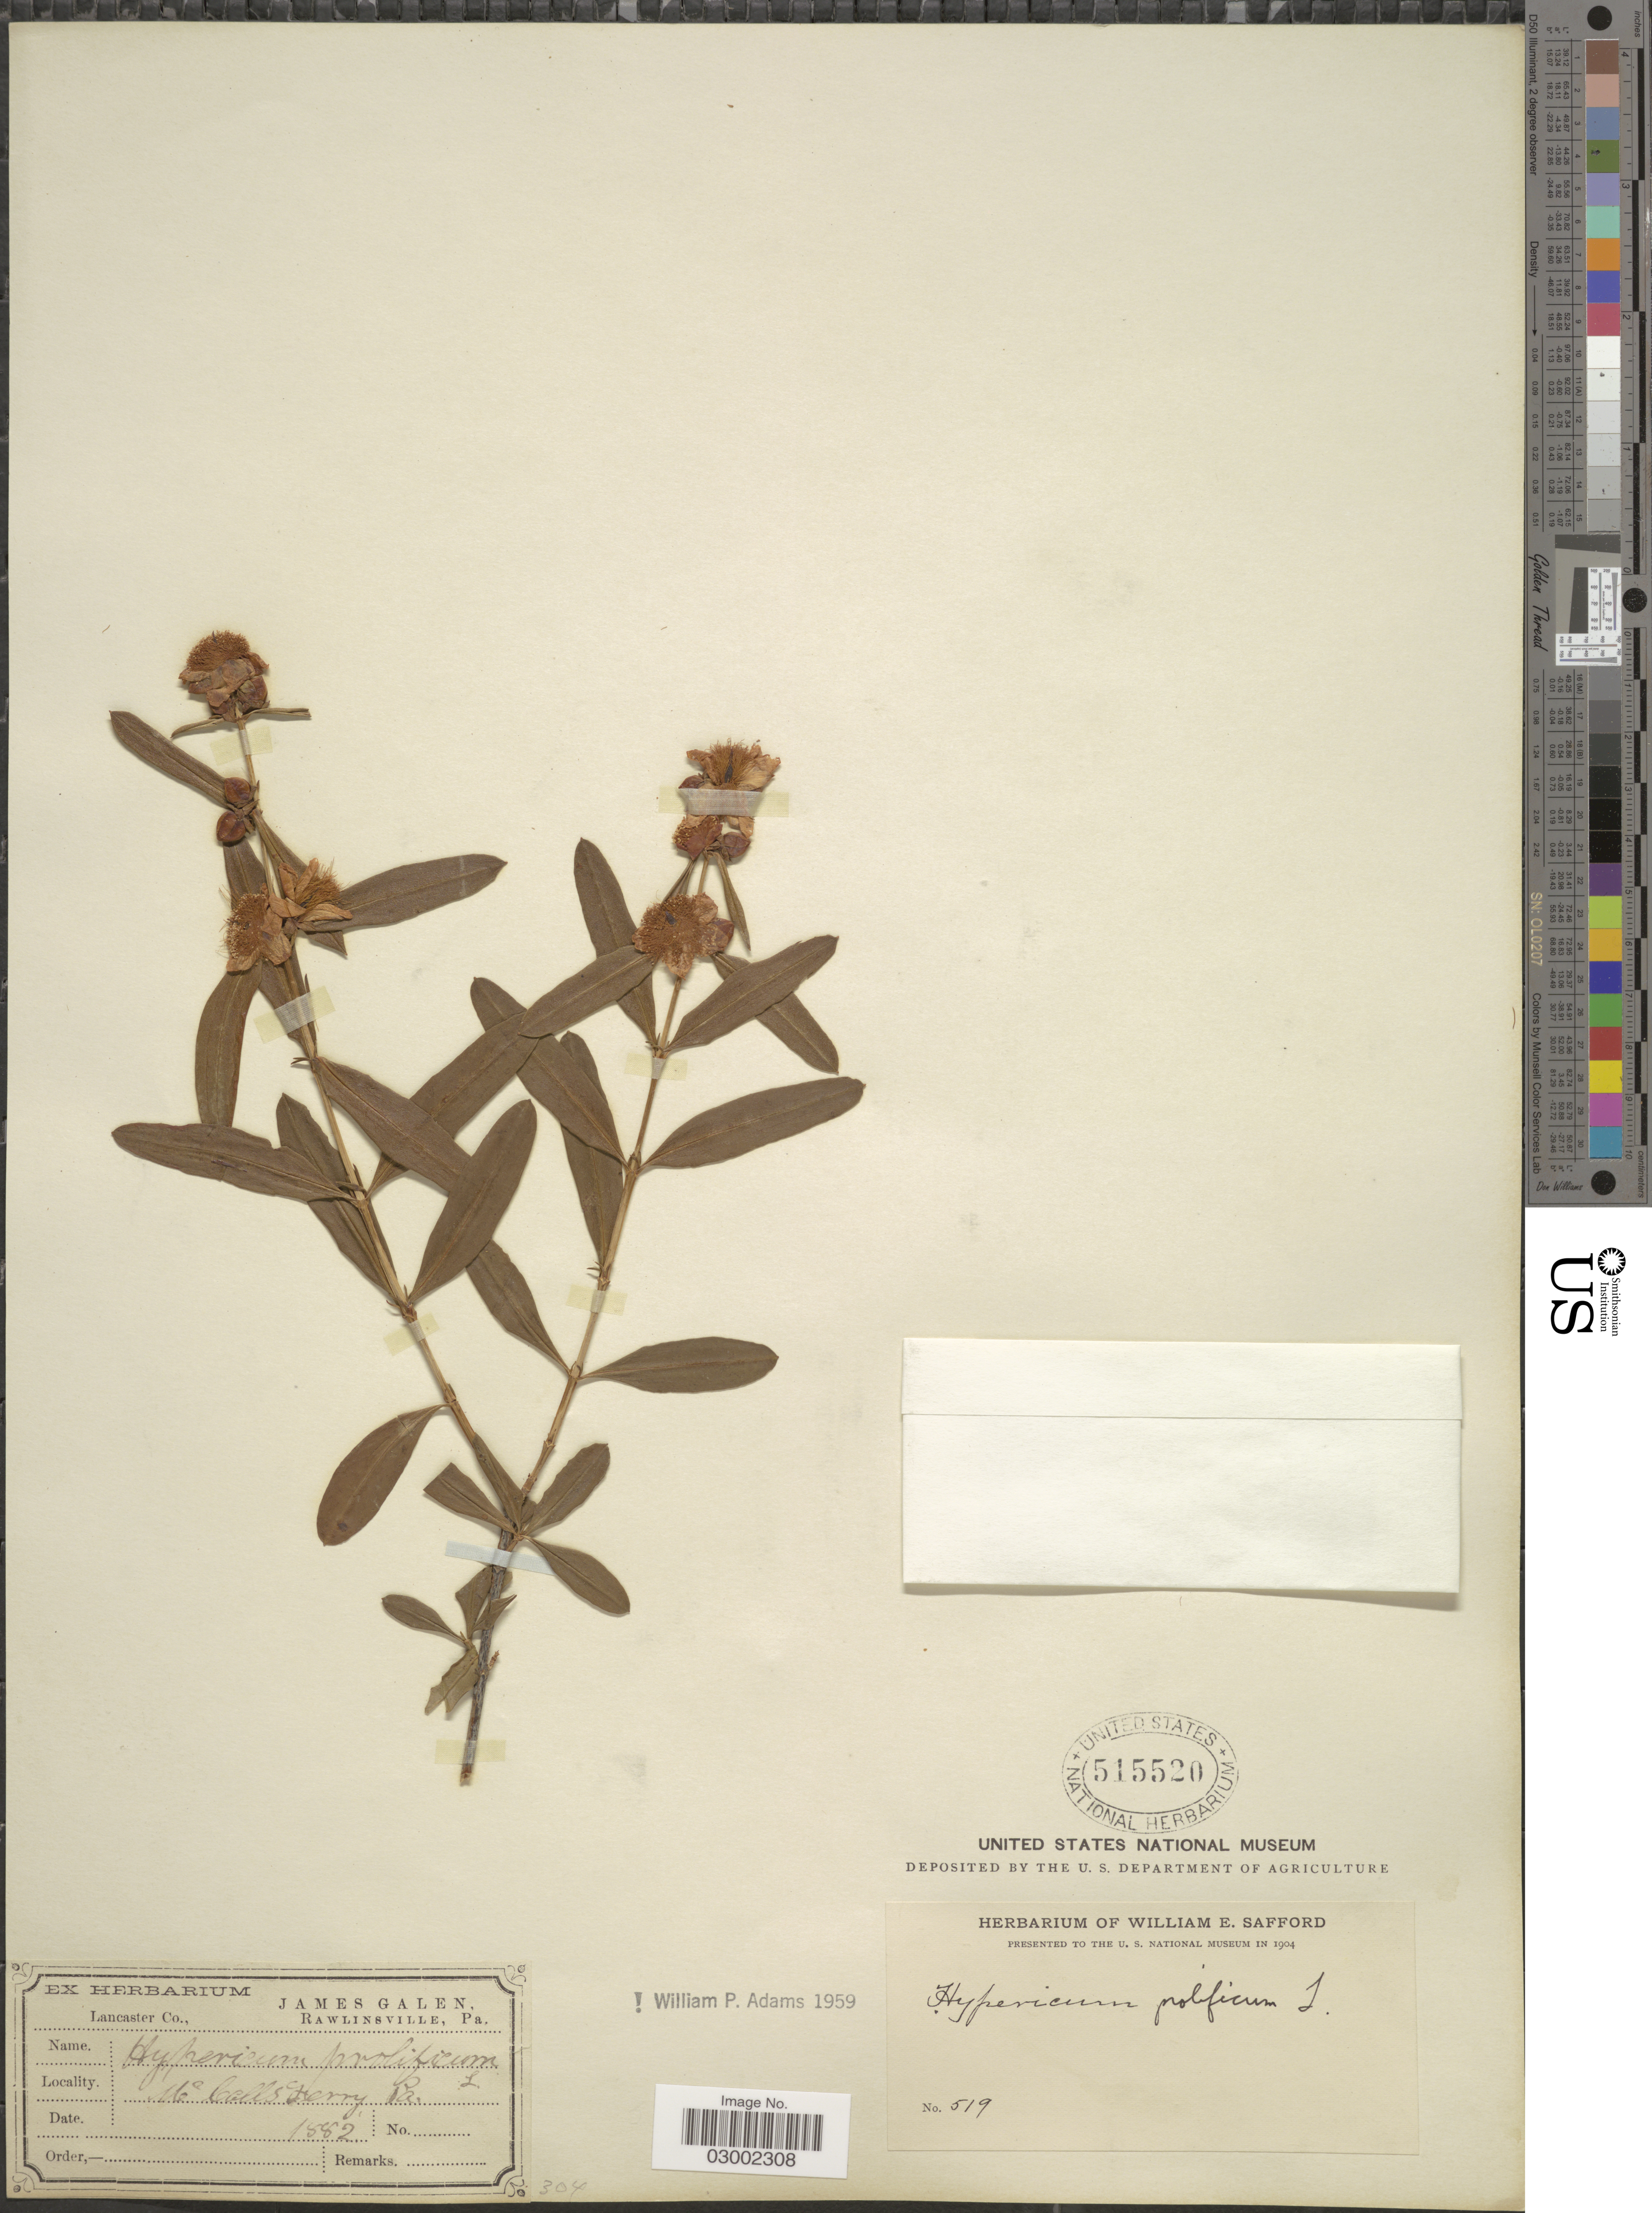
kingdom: Plantae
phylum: Tracheophyta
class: Magnoliopsida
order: Malpighiales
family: Hypericaceae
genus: Hypericum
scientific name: Hypericum prolificum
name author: L.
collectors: J. Galen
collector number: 519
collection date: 1882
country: United States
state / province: Pennsylvania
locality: Mc Calls Ferry. Pa. Lancaster Co. [unsure placement]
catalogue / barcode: US 515520